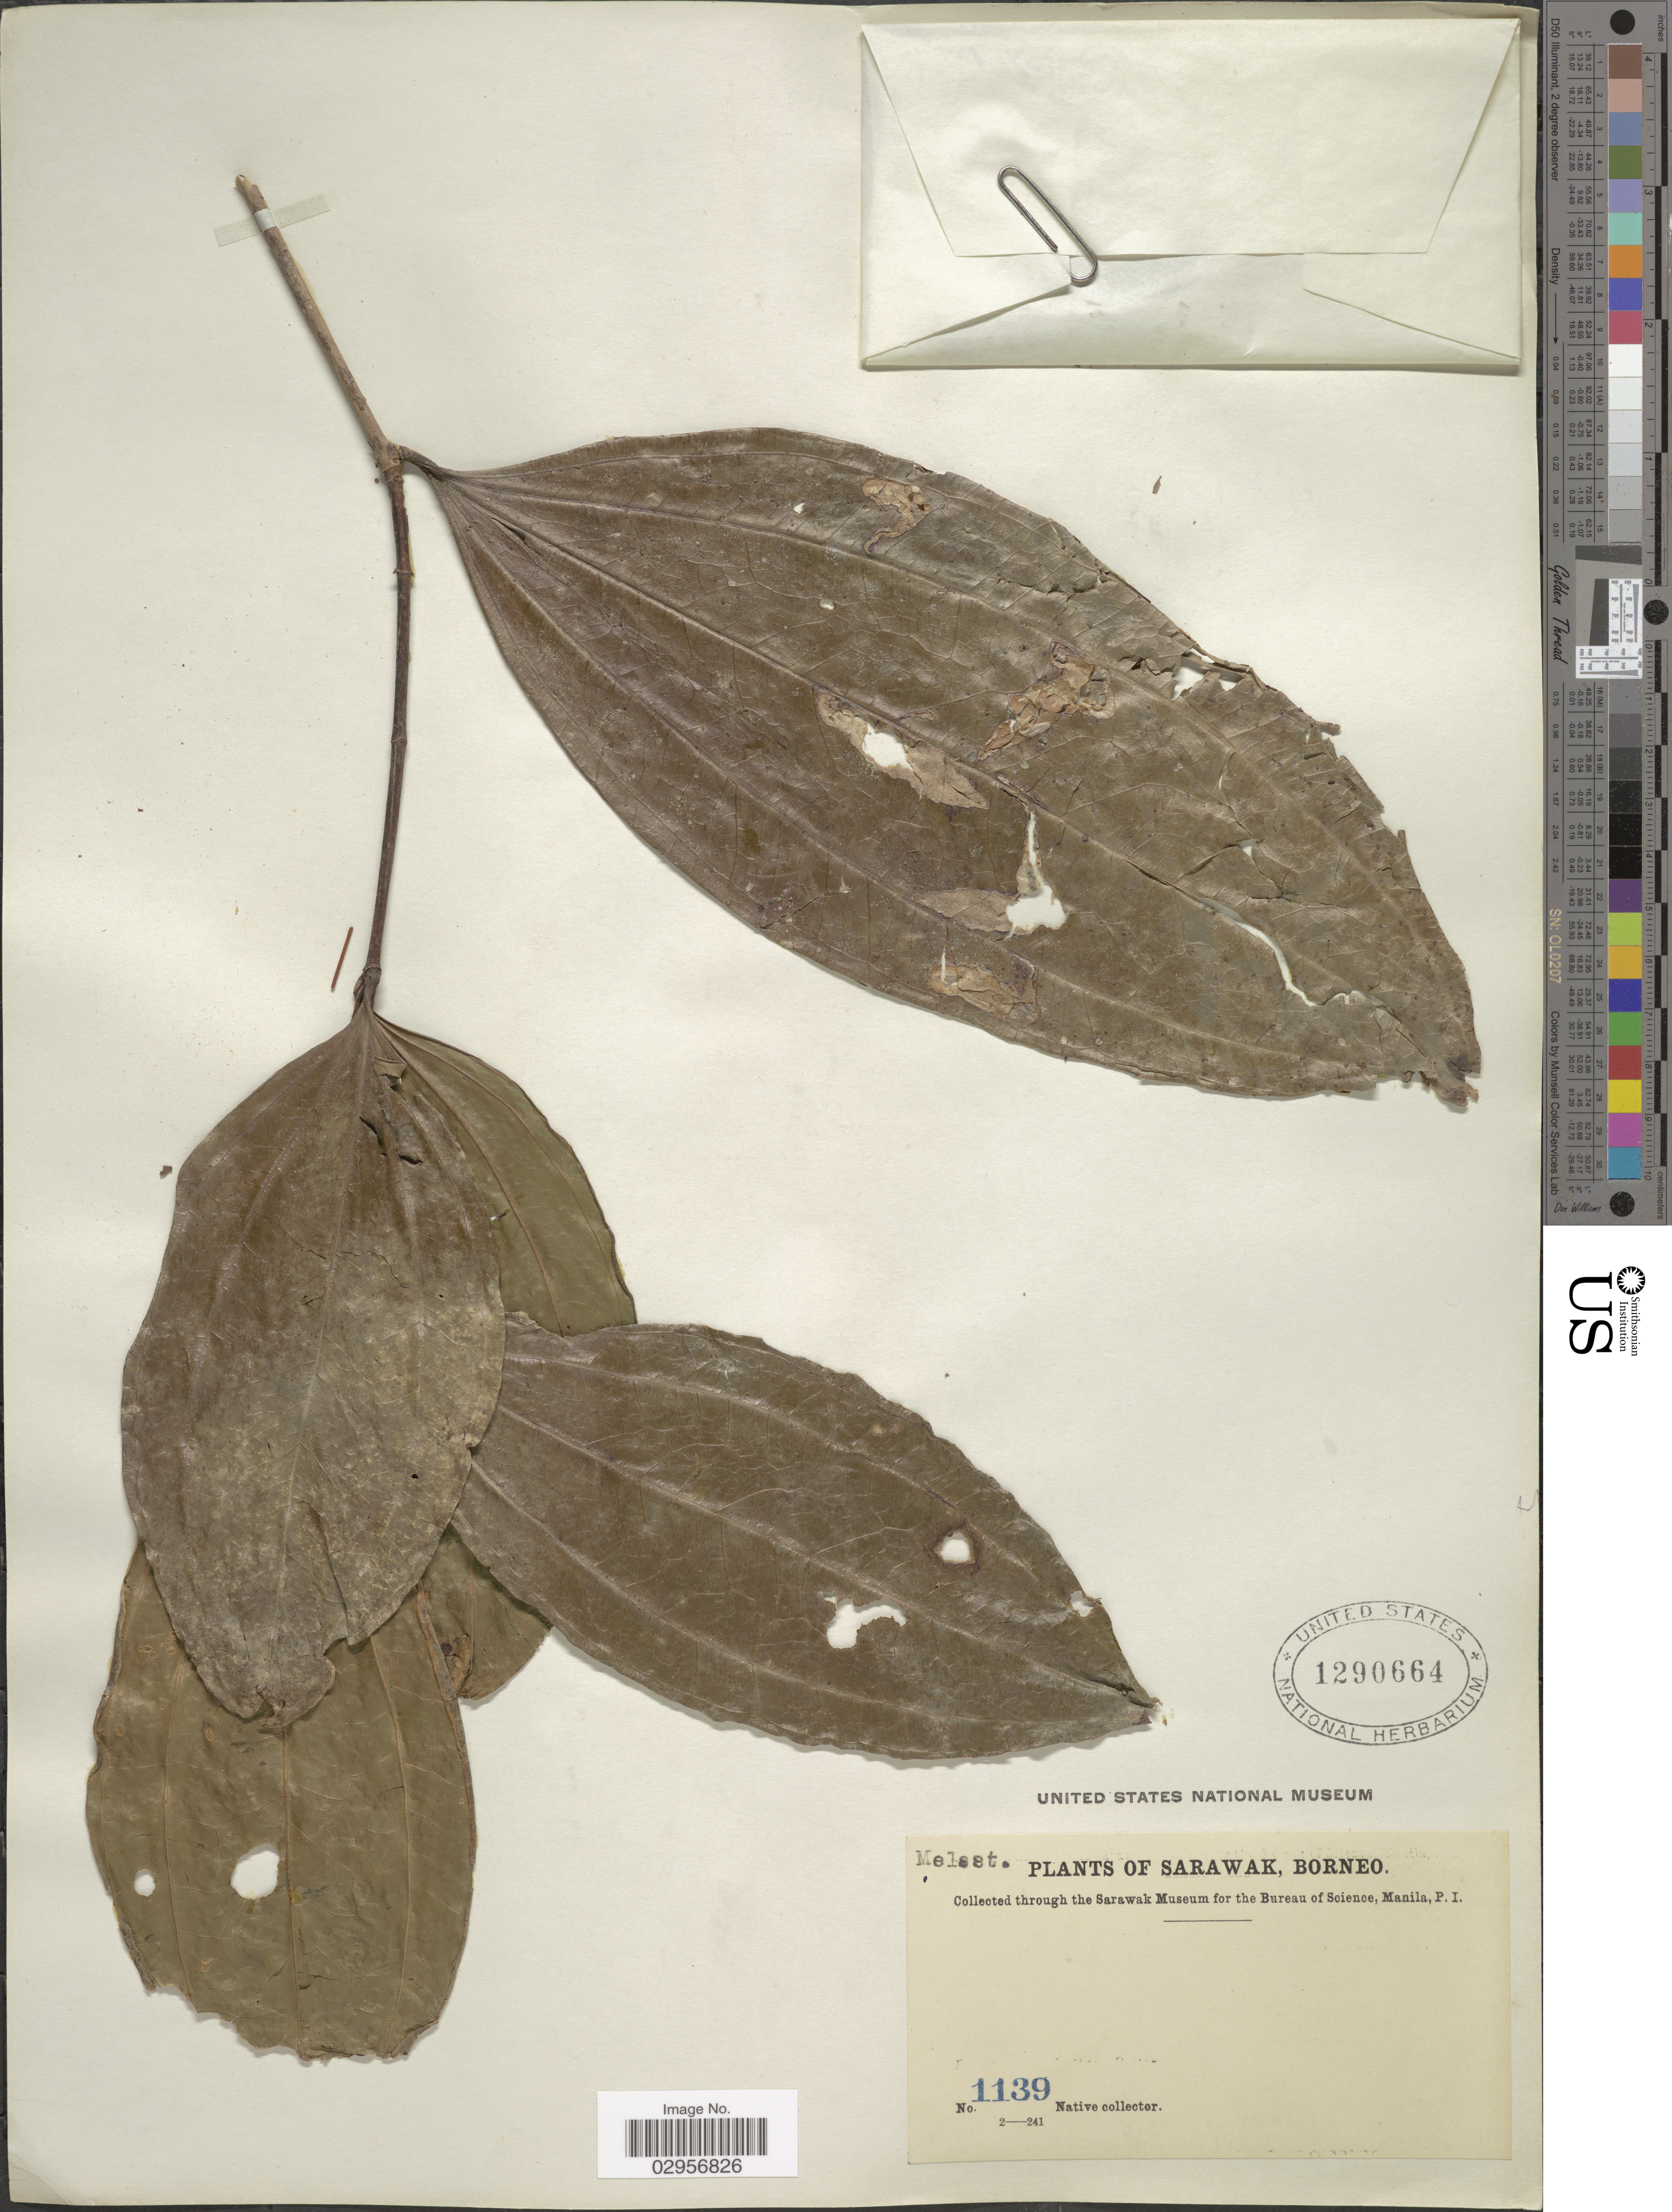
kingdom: Plantae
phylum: Tracheophyta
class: Magnoliopsida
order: Myrtales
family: Melastomataceae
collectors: Native collector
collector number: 1139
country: Malaysia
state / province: Sarawak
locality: Borneo.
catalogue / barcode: US 1290664